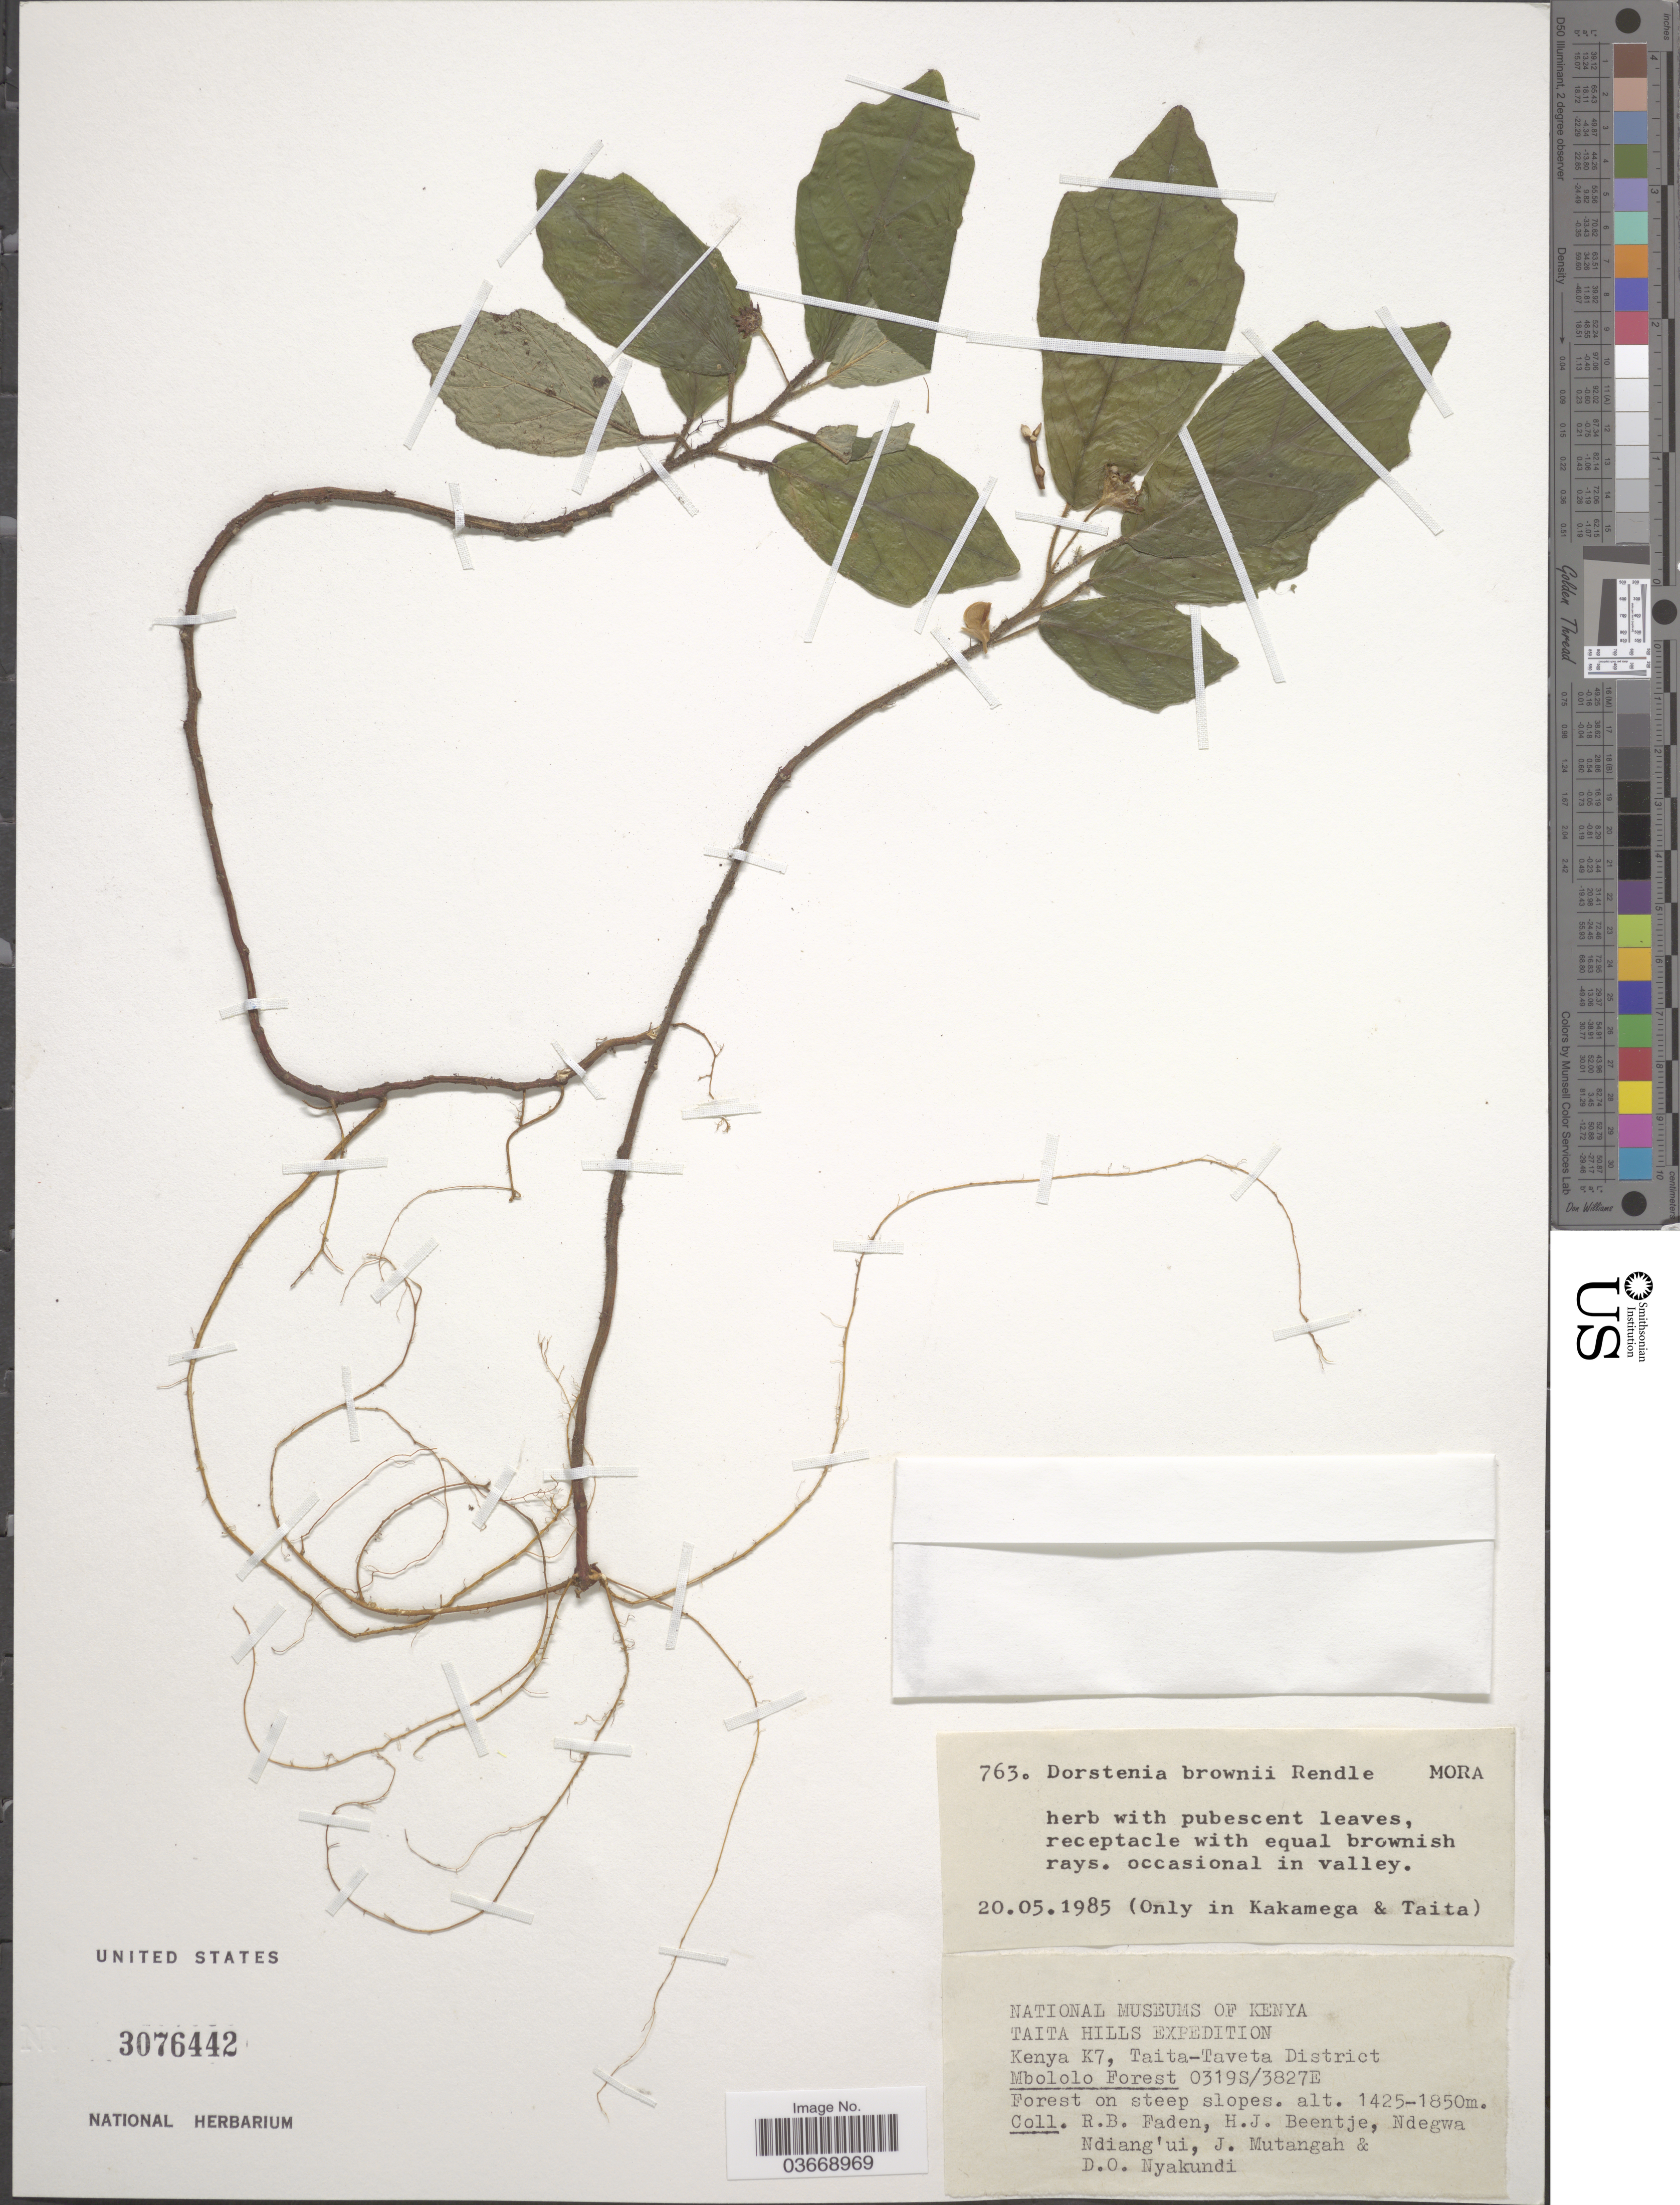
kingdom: Plantae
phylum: Tracheophyta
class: Magnoliopsida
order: Rosales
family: Moraceae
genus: Dorstenia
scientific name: Dorstenia brownii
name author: Rendle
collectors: R. B. Faden, H. J. Beentje, Ndegwa Ndiang'ui, J. Mutangah & D. Nyakundi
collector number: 763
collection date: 1985-05-20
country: Kenya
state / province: Taita Taveta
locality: Taita Hills. Kenya K7, Taita-Taveta District. Mbololo Forest.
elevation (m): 1425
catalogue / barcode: US 3076442